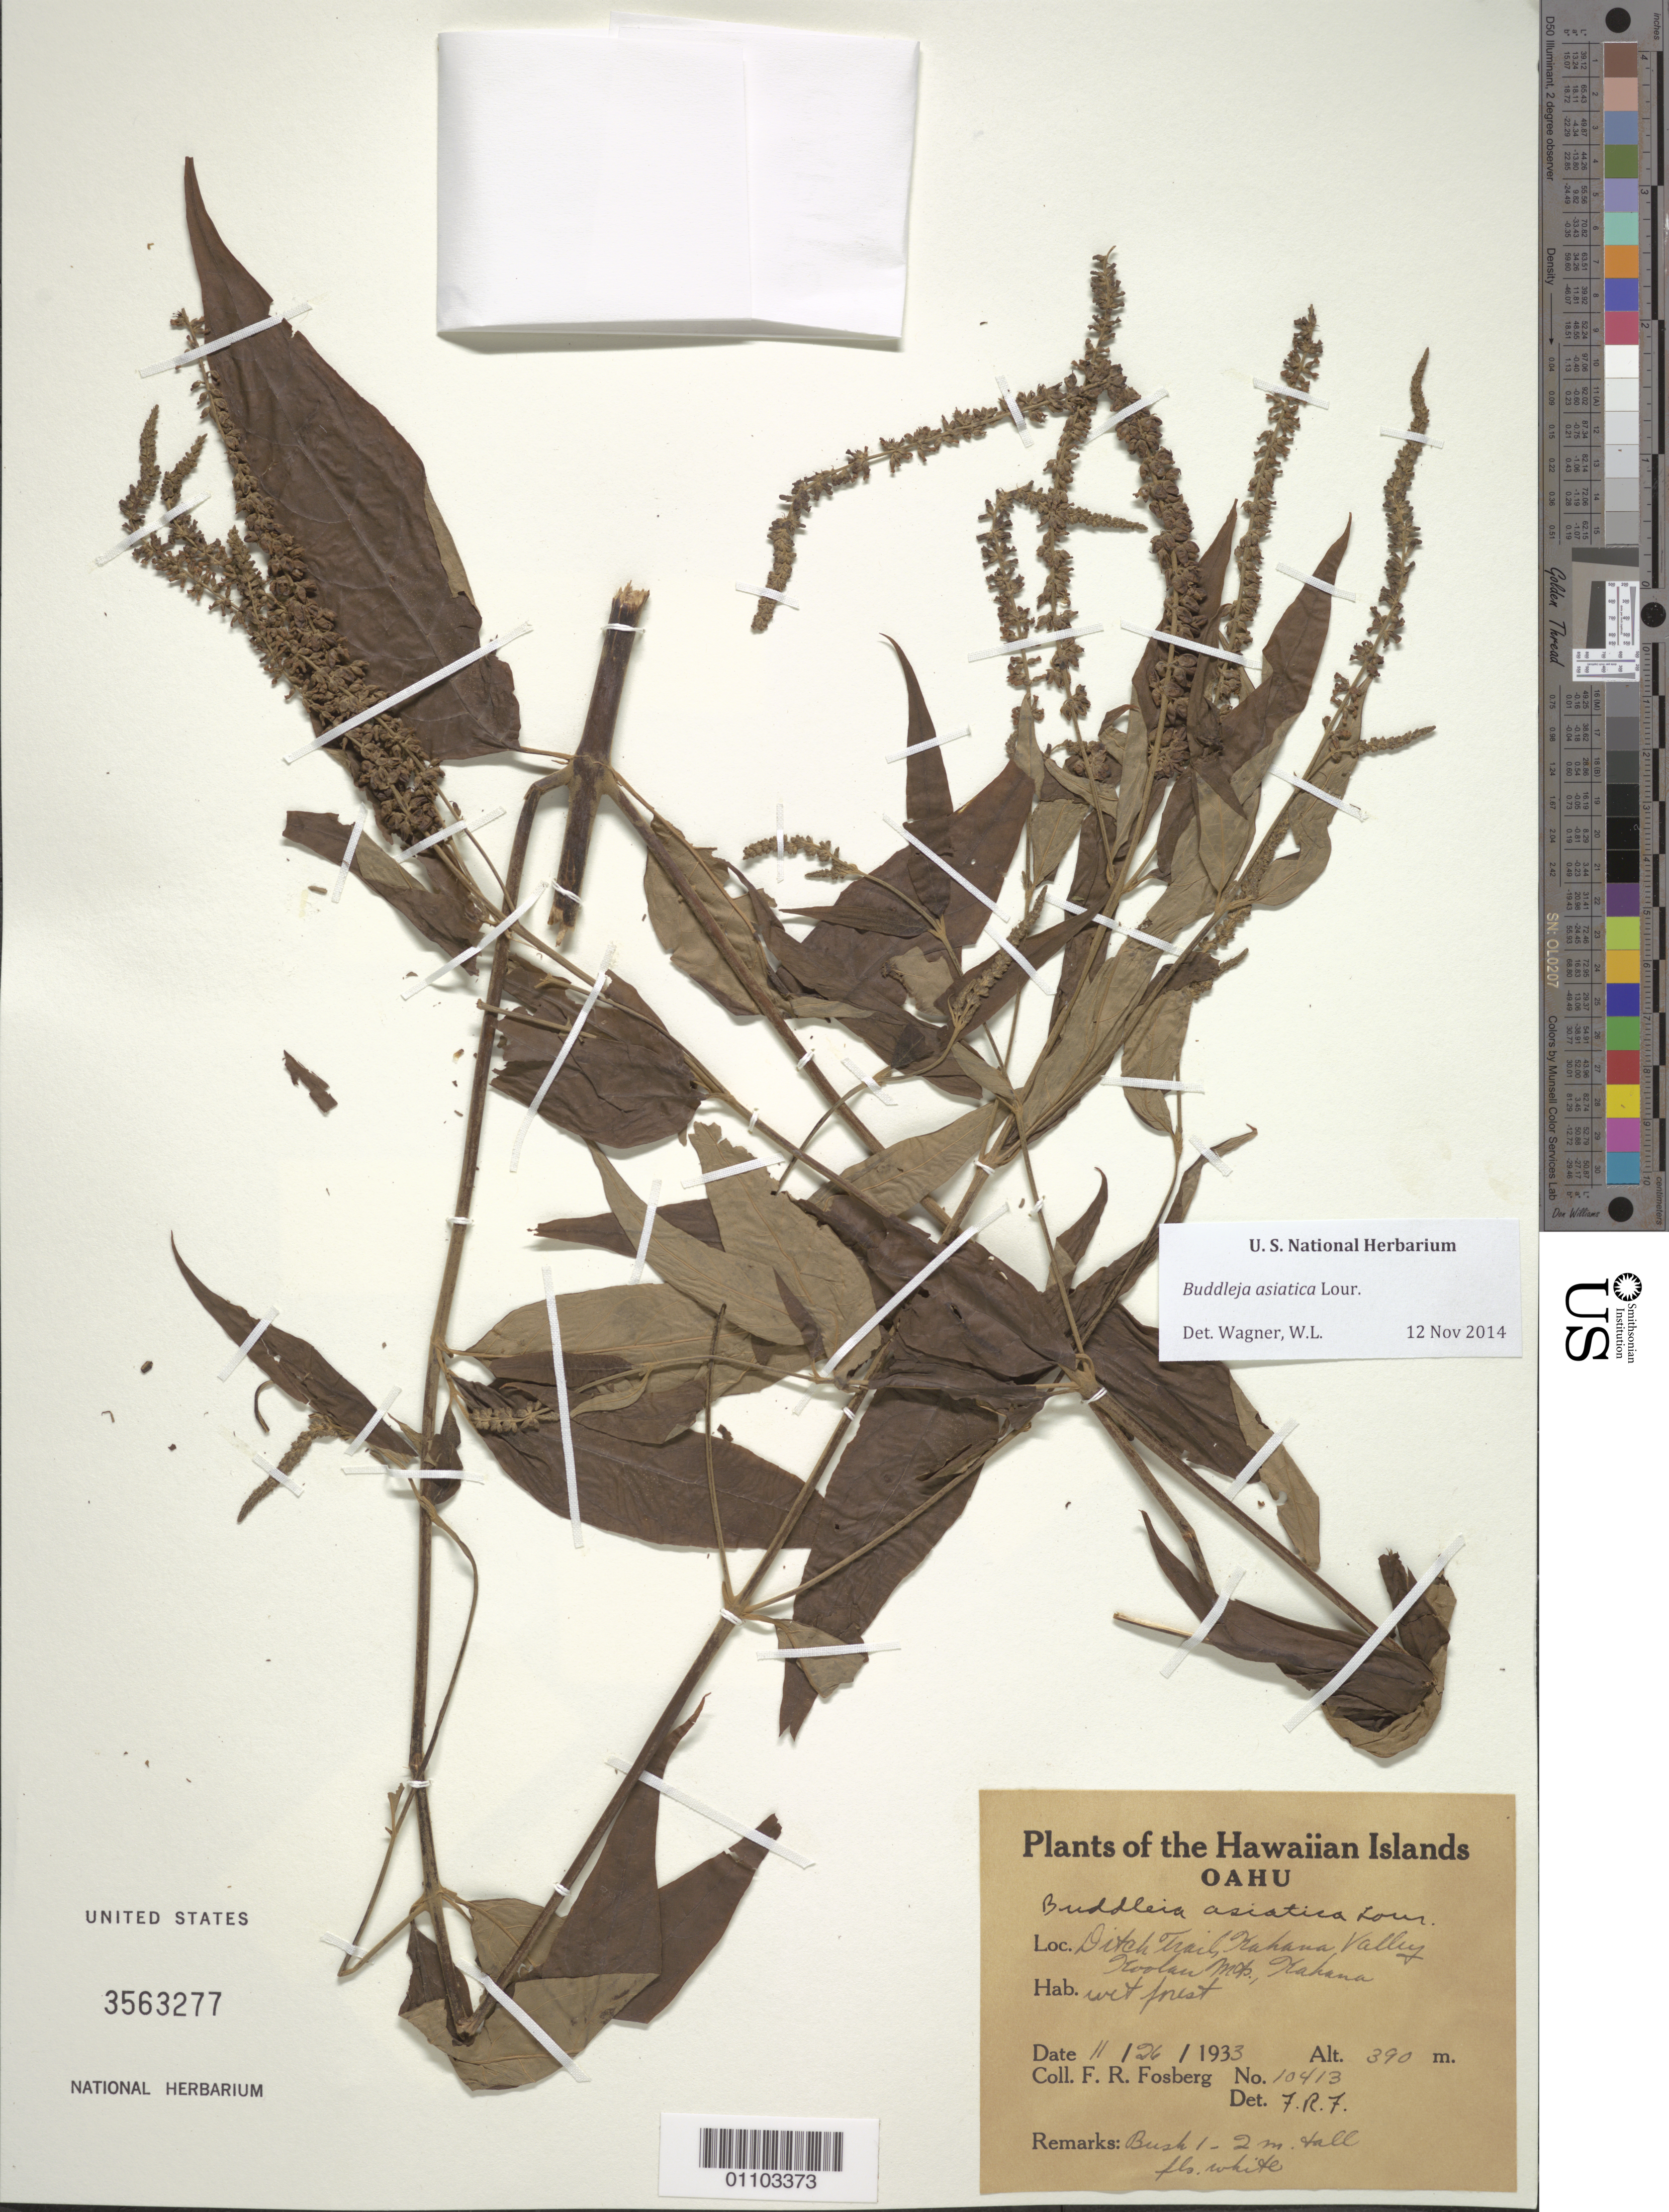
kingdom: Plantae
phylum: Tracheophyta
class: Magnoliopsida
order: Lamiales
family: Scrophulariaceae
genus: Buddleja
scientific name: Buddleja asiatica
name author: Lour.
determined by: Wagner, W. L., (BOT), Smithsonian Institution - National Museum of Natural History (UNITED STATES)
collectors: F. R. Fosberg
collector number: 10413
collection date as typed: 26 Nov 1933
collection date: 1933-11-26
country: United States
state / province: Hawaii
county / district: Honolulu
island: Oahu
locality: Ditch Trail, Kahana Valley, Koolau Mts., Kahana, Oahu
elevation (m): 390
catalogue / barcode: US 3563277